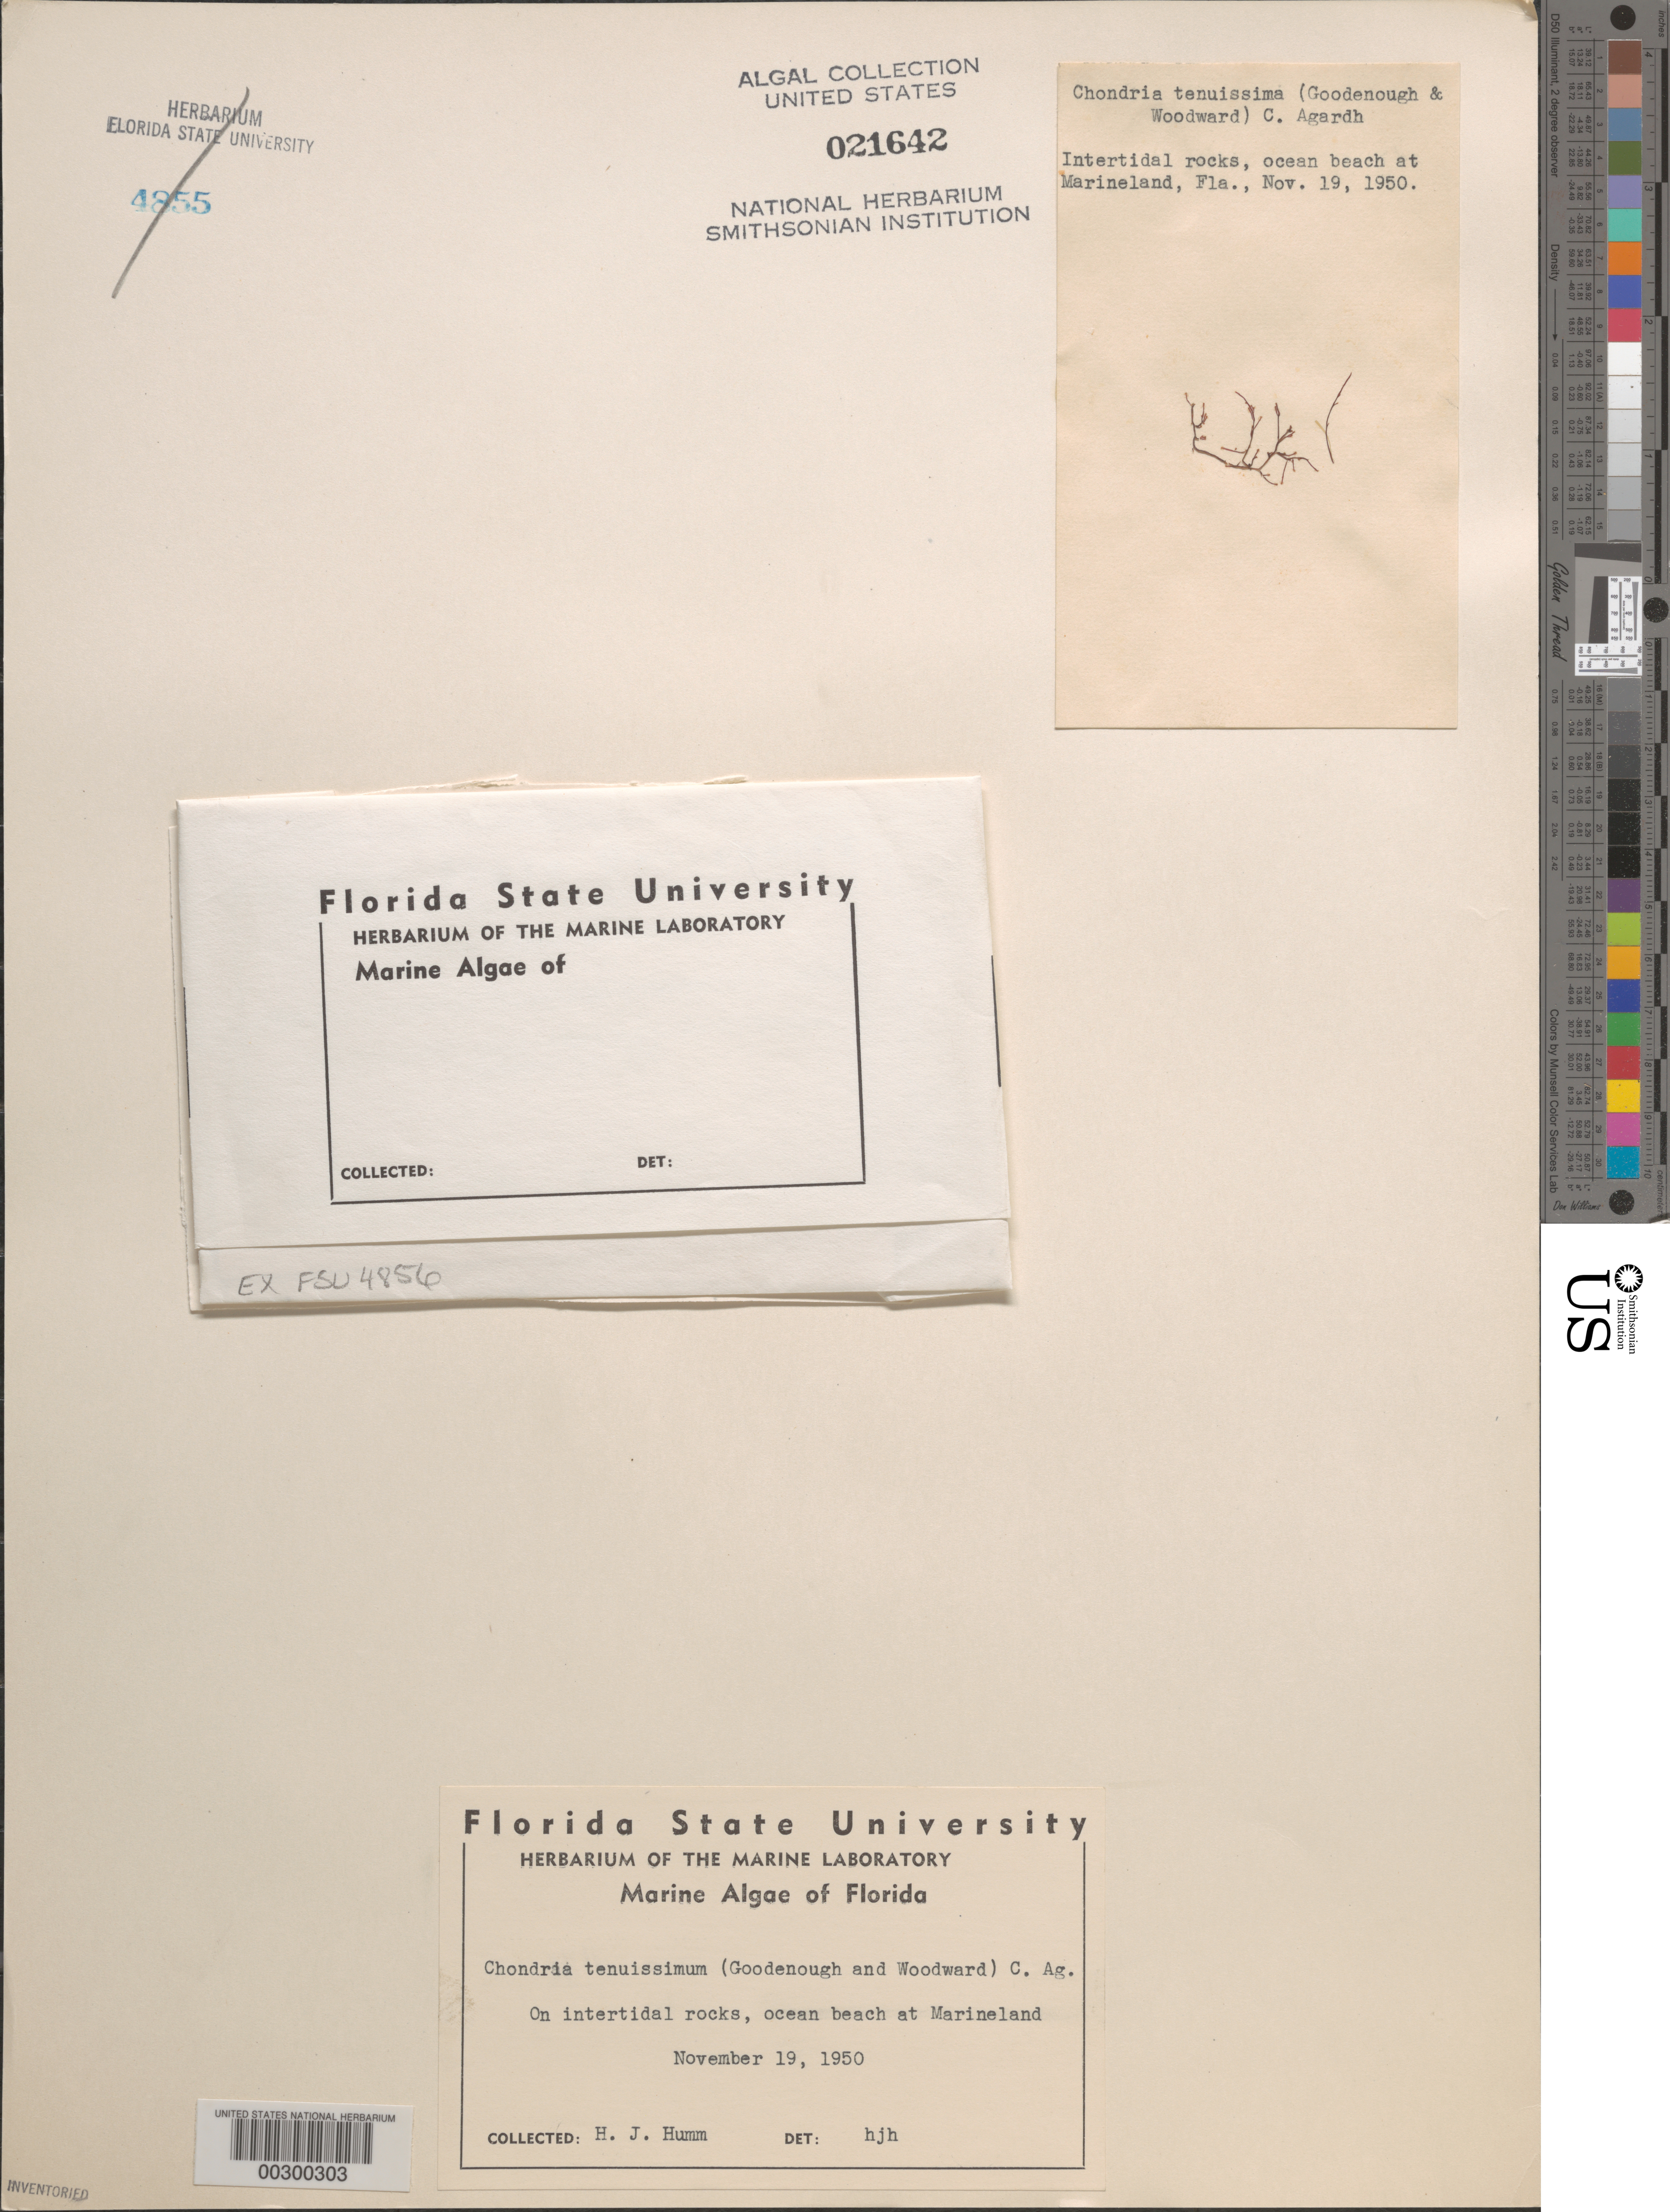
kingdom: Plantae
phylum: Rhodophyta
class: Florideophyceae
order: Ceramiales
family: Rhodomelaceae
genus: Chondria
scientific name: Chondria capillaris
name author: M.J. Wynne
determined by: Algae name updating Project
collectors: H. J. Humm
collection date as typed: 19 Nov 1950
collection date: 1950-11-19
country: United States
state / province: Florida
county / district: Flagler County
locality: Marineland ocean beach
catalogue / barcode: US 21642